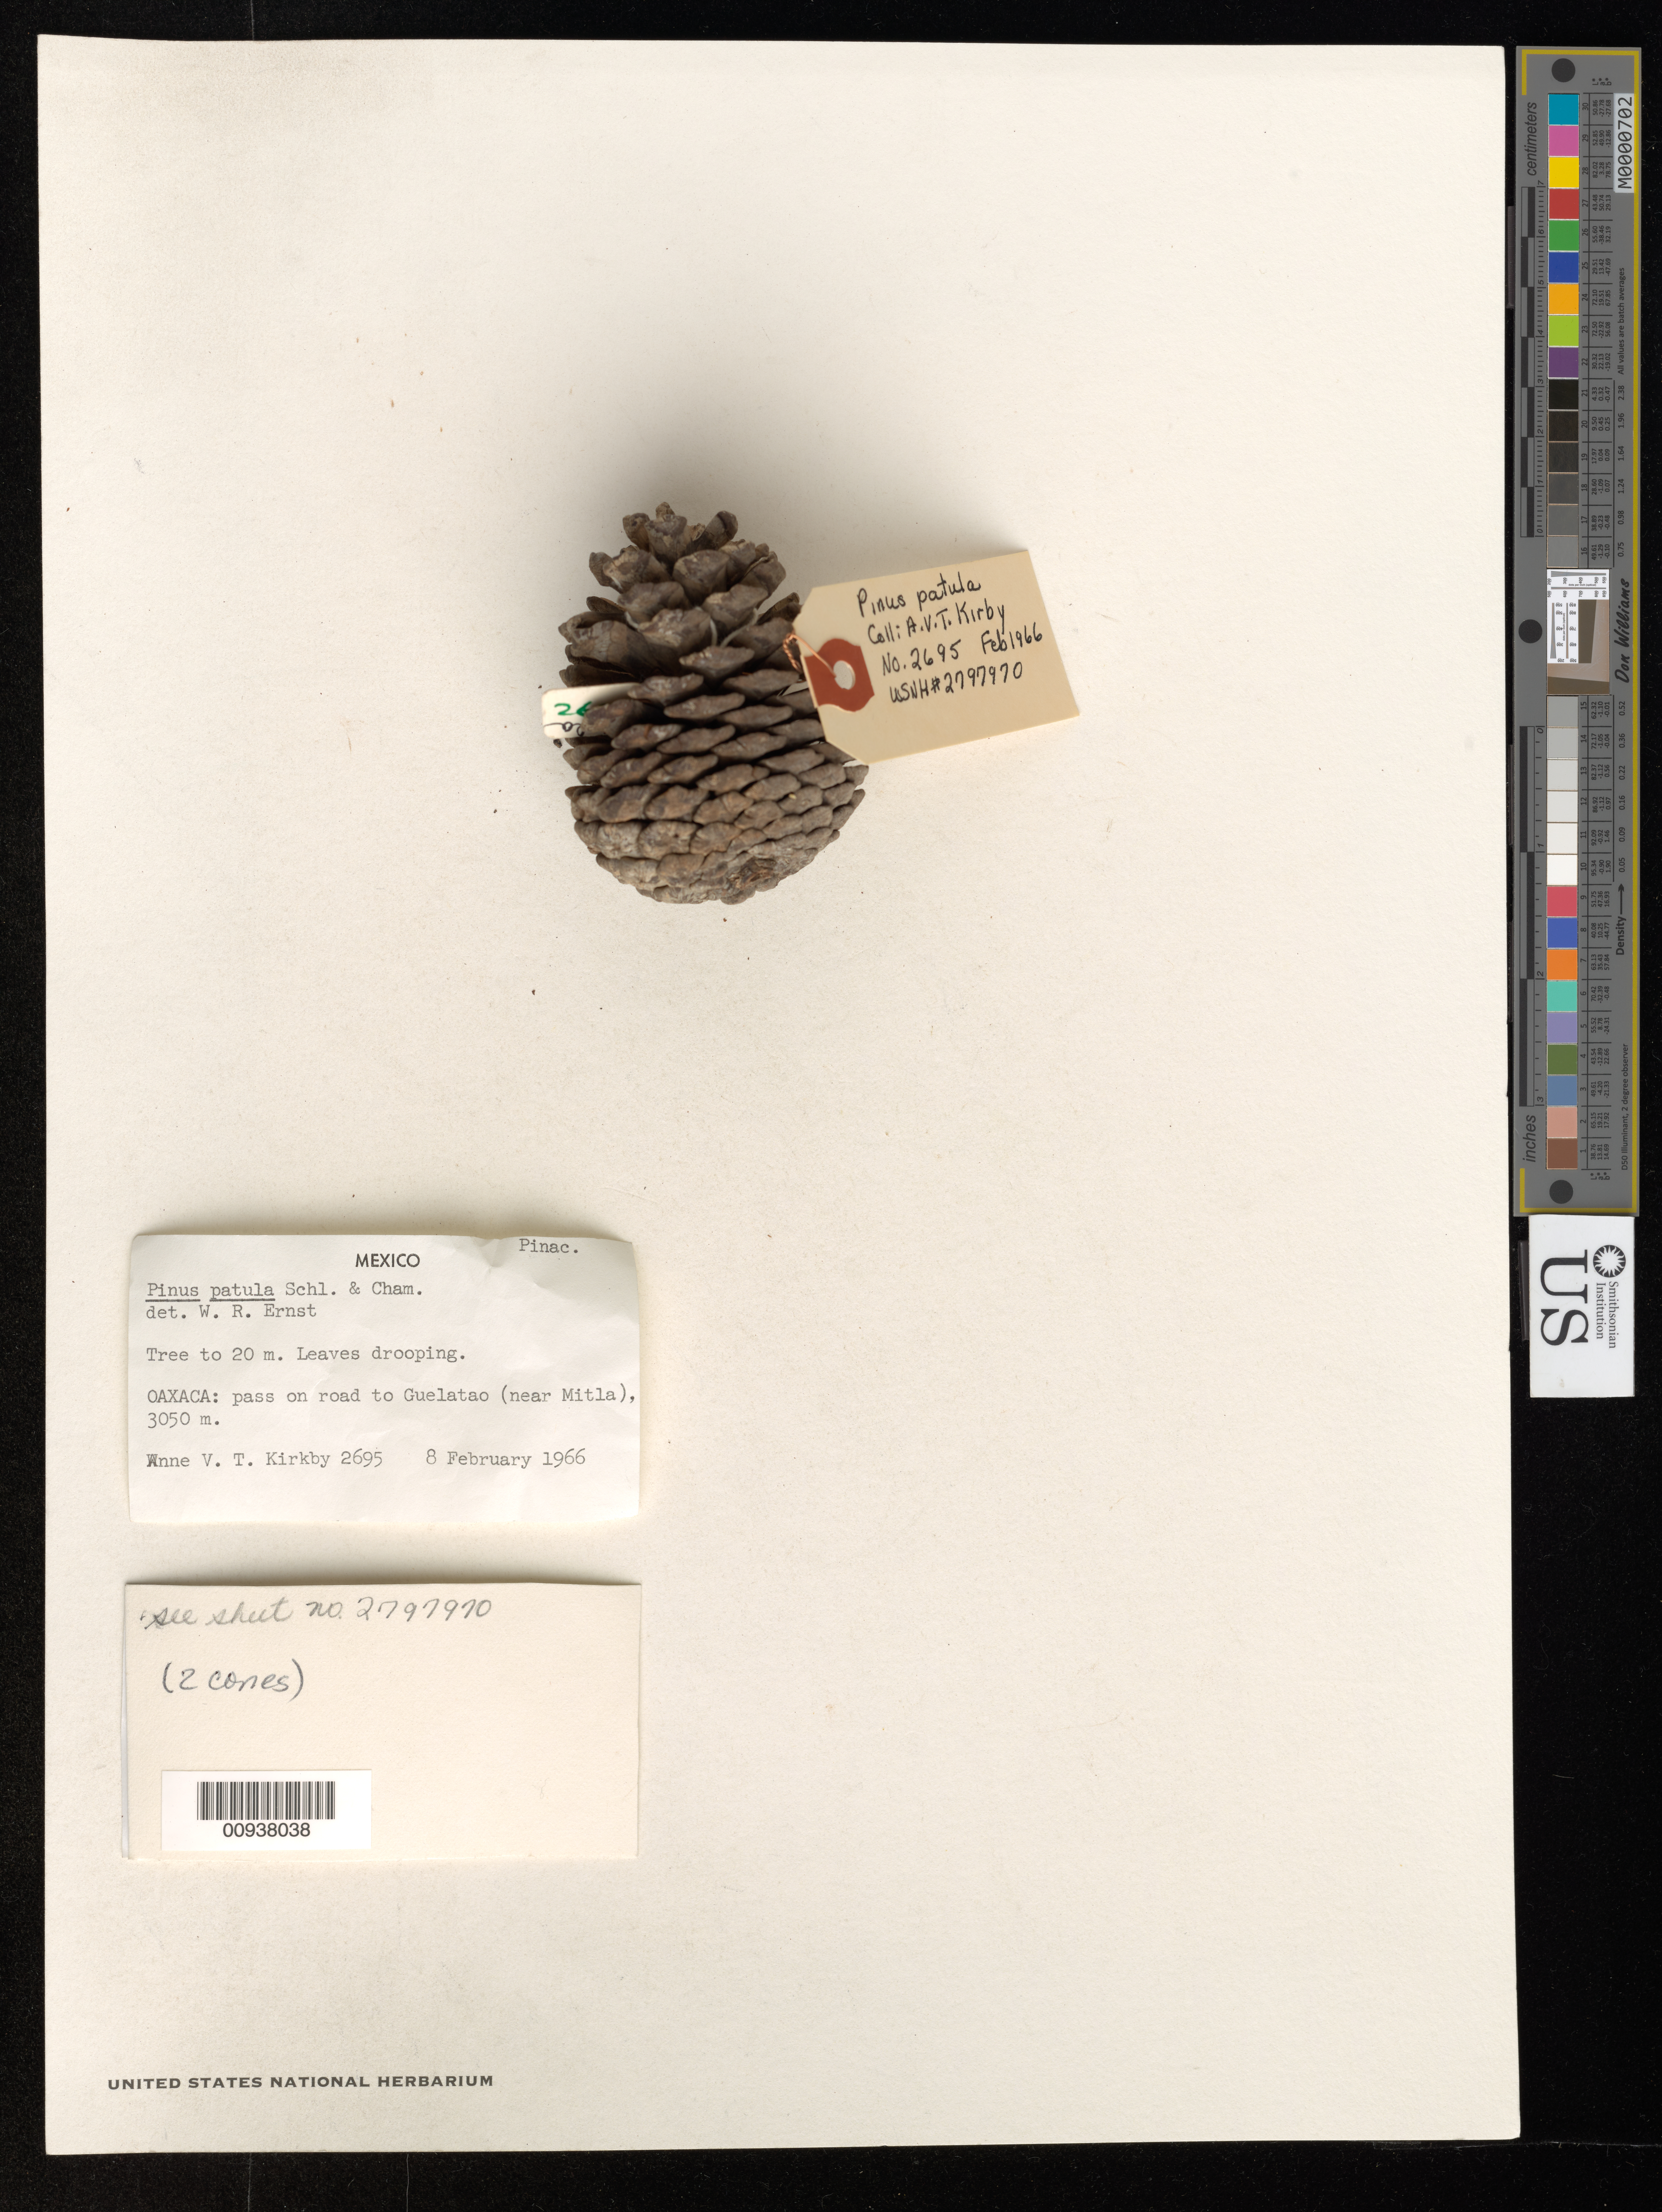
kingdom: Plantae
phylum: Tracheophyta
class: Pinopsida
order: Pinales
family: Pinaceae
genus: Pinus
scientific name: Pinus patula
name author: Schltdl. & Cham.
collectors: A. Kirkby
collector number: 2695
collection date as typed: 08 Feb 1966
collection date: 1966-02-08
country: Mexico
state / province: Oaxaca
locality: Pass on road to Guelatao (near Mitla).